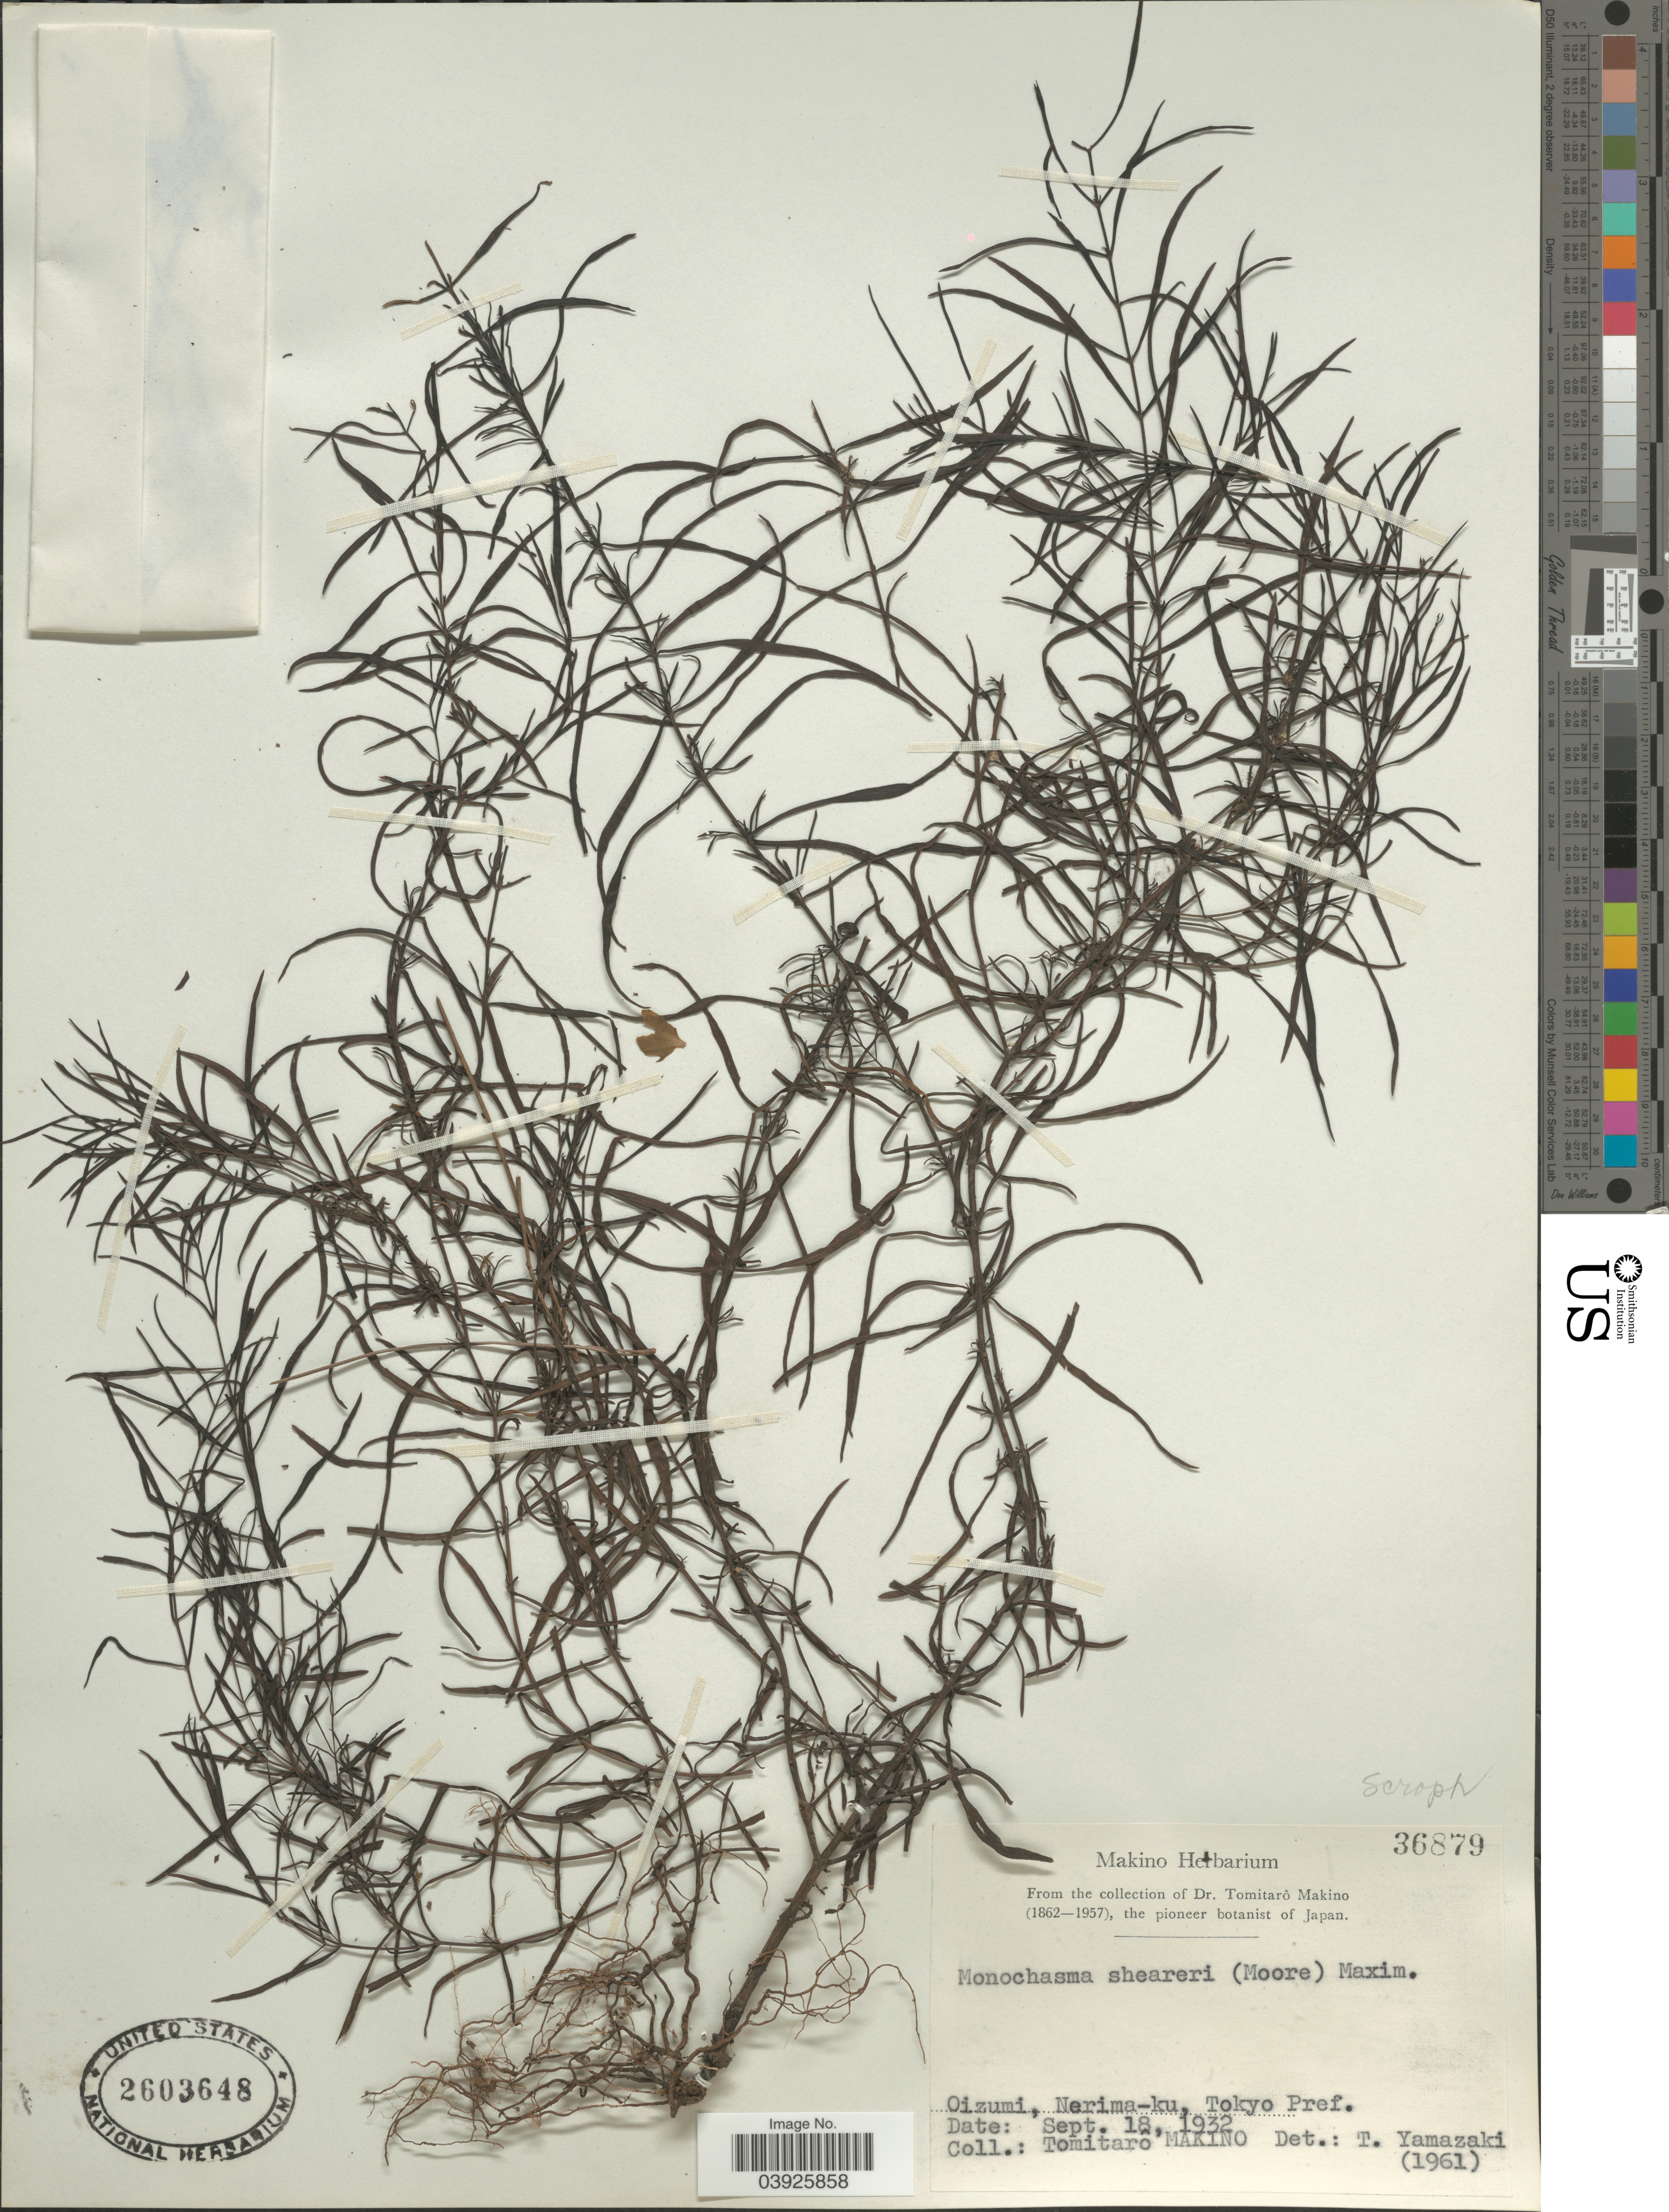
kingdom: Plantae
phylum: Tracheophyta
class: Magnoliopsida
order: Lamiales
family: Orobanchaceae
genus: Monochasma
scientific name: Monochasma sheareri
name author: (S. Moore) Maxim. ex Franch. & Sav.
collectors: T. Makino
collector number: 36879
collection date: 1932-09-18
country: Japan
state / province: Tokyo, Federal City of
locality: Oizumi, Nerima-ku, Tokyo Pref.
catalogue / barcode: US 2603648